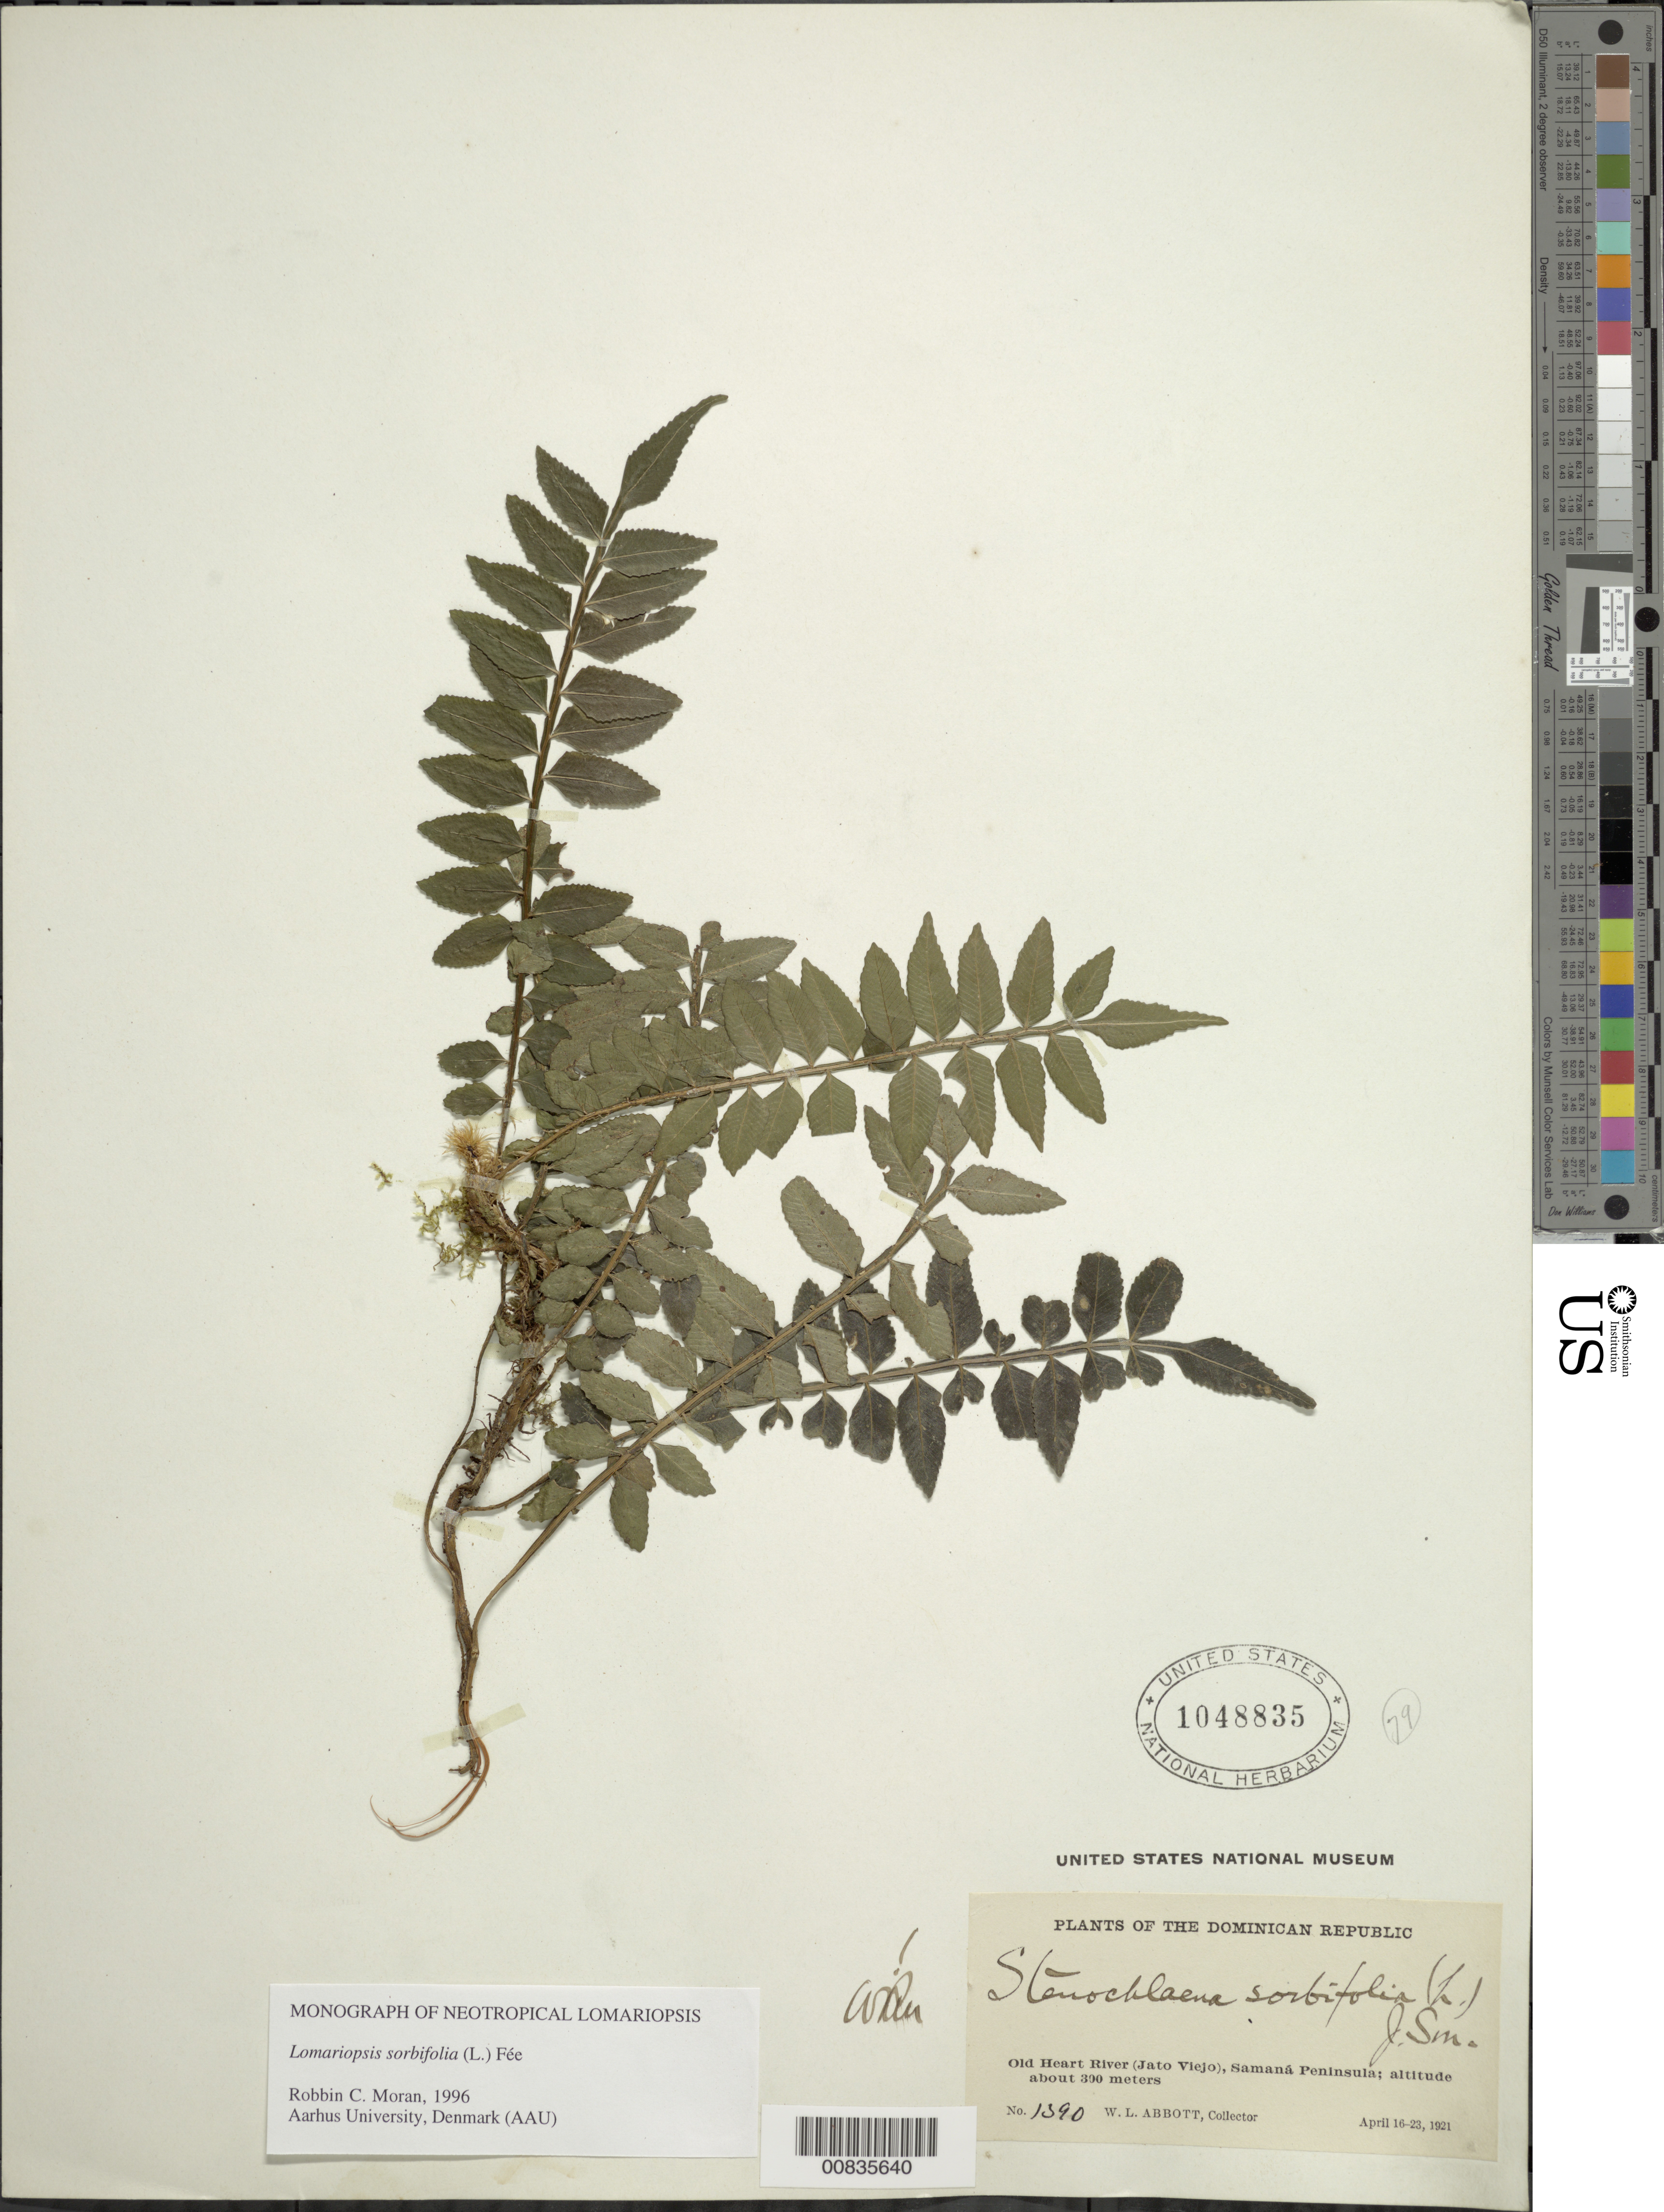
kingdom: Plantae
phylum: Tracheophyta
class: Polypodiopsida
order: Polypodiales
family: Lomariopsidaceae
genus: Lomariopsis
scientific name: Lomariopsis sorbifolia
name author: (L.) Fée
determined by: Moran, R. C.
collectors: W. L. Abbott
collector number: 1390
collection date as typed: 16 Apr 1921 to 23 Apr 1921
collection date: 1921-04-16/1921-04-23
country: Dominican Republic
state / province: Samana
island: Hispaniola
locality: Samaná Peninsula, Old Heart River (Jato Viejo)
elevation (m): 300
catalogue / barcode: US 1048835